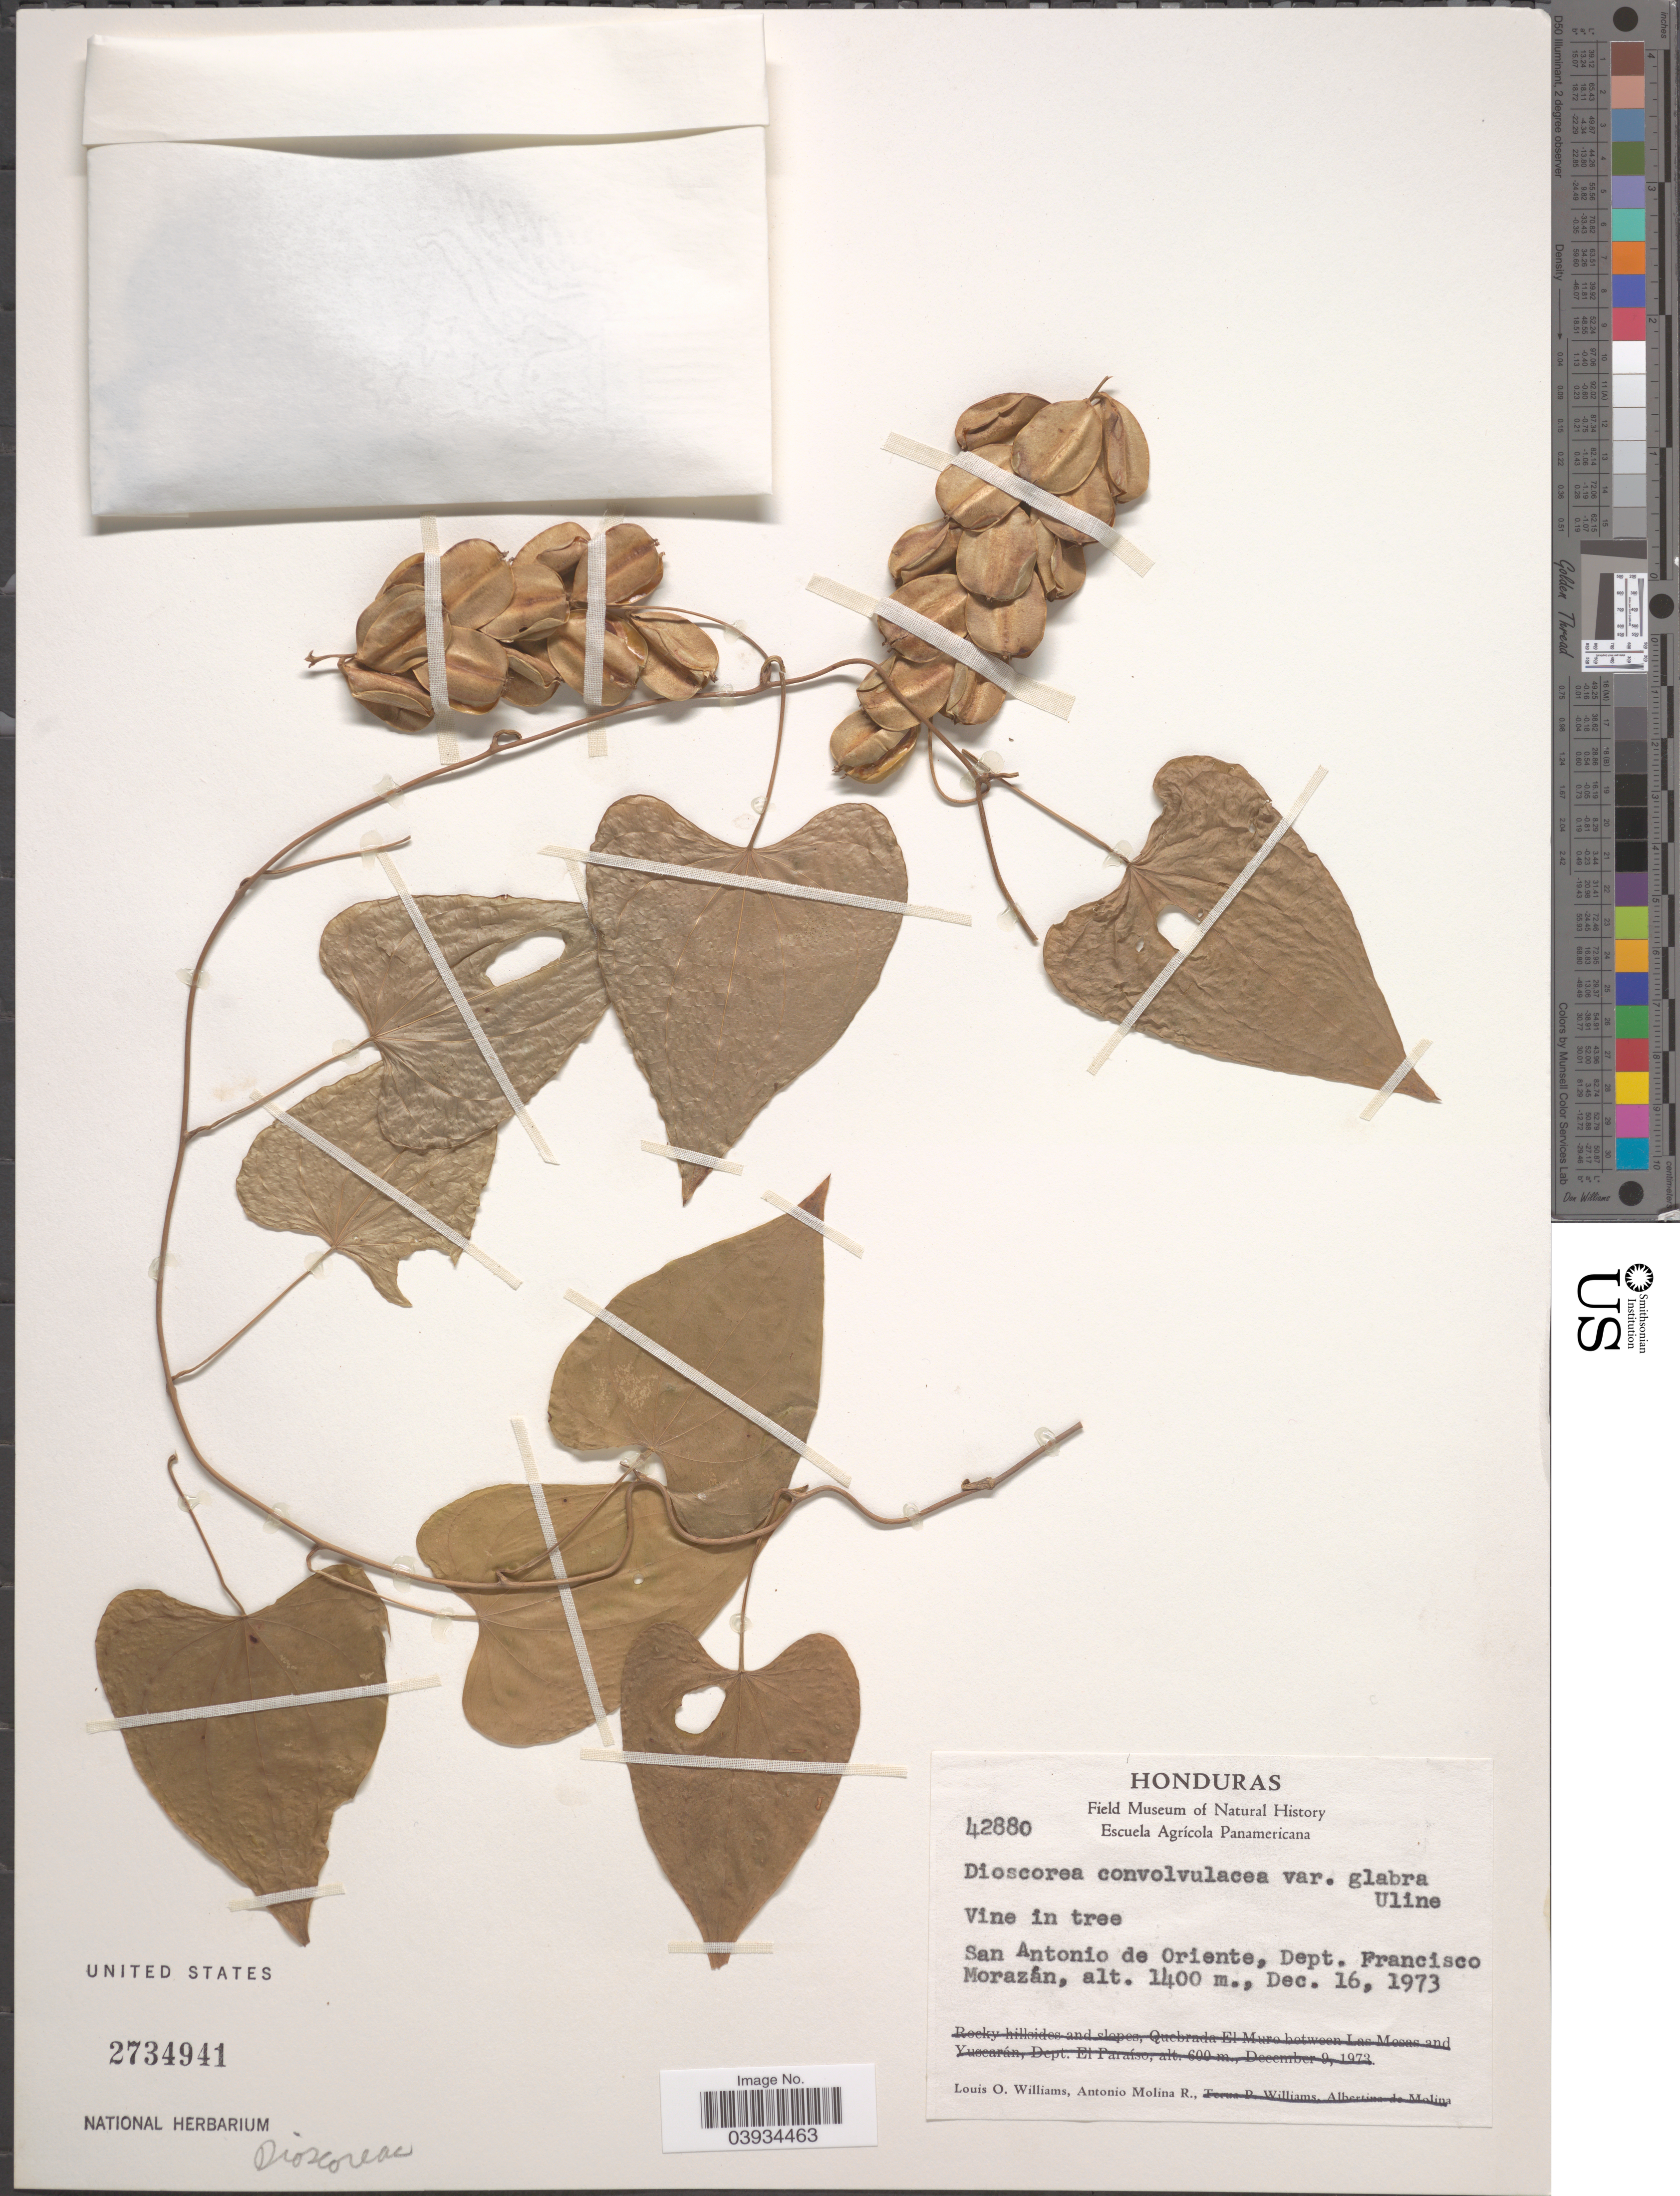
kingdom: Plantae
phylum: Tracheophyta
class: Liliopsida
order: Dioscoreales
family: Dioscoreaceae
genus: Dioscorea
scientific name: Dioscorea convolvulacea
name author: Schltdl. & Cham.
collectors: L. O. Williams & A. Molina R.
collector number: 42880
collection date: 1973-12-16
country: Honduras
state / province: Fco. Morazán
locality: San Antonio de Oriente, Dept. Francisco Morazán.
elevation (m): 1400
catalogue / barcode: US 2734941